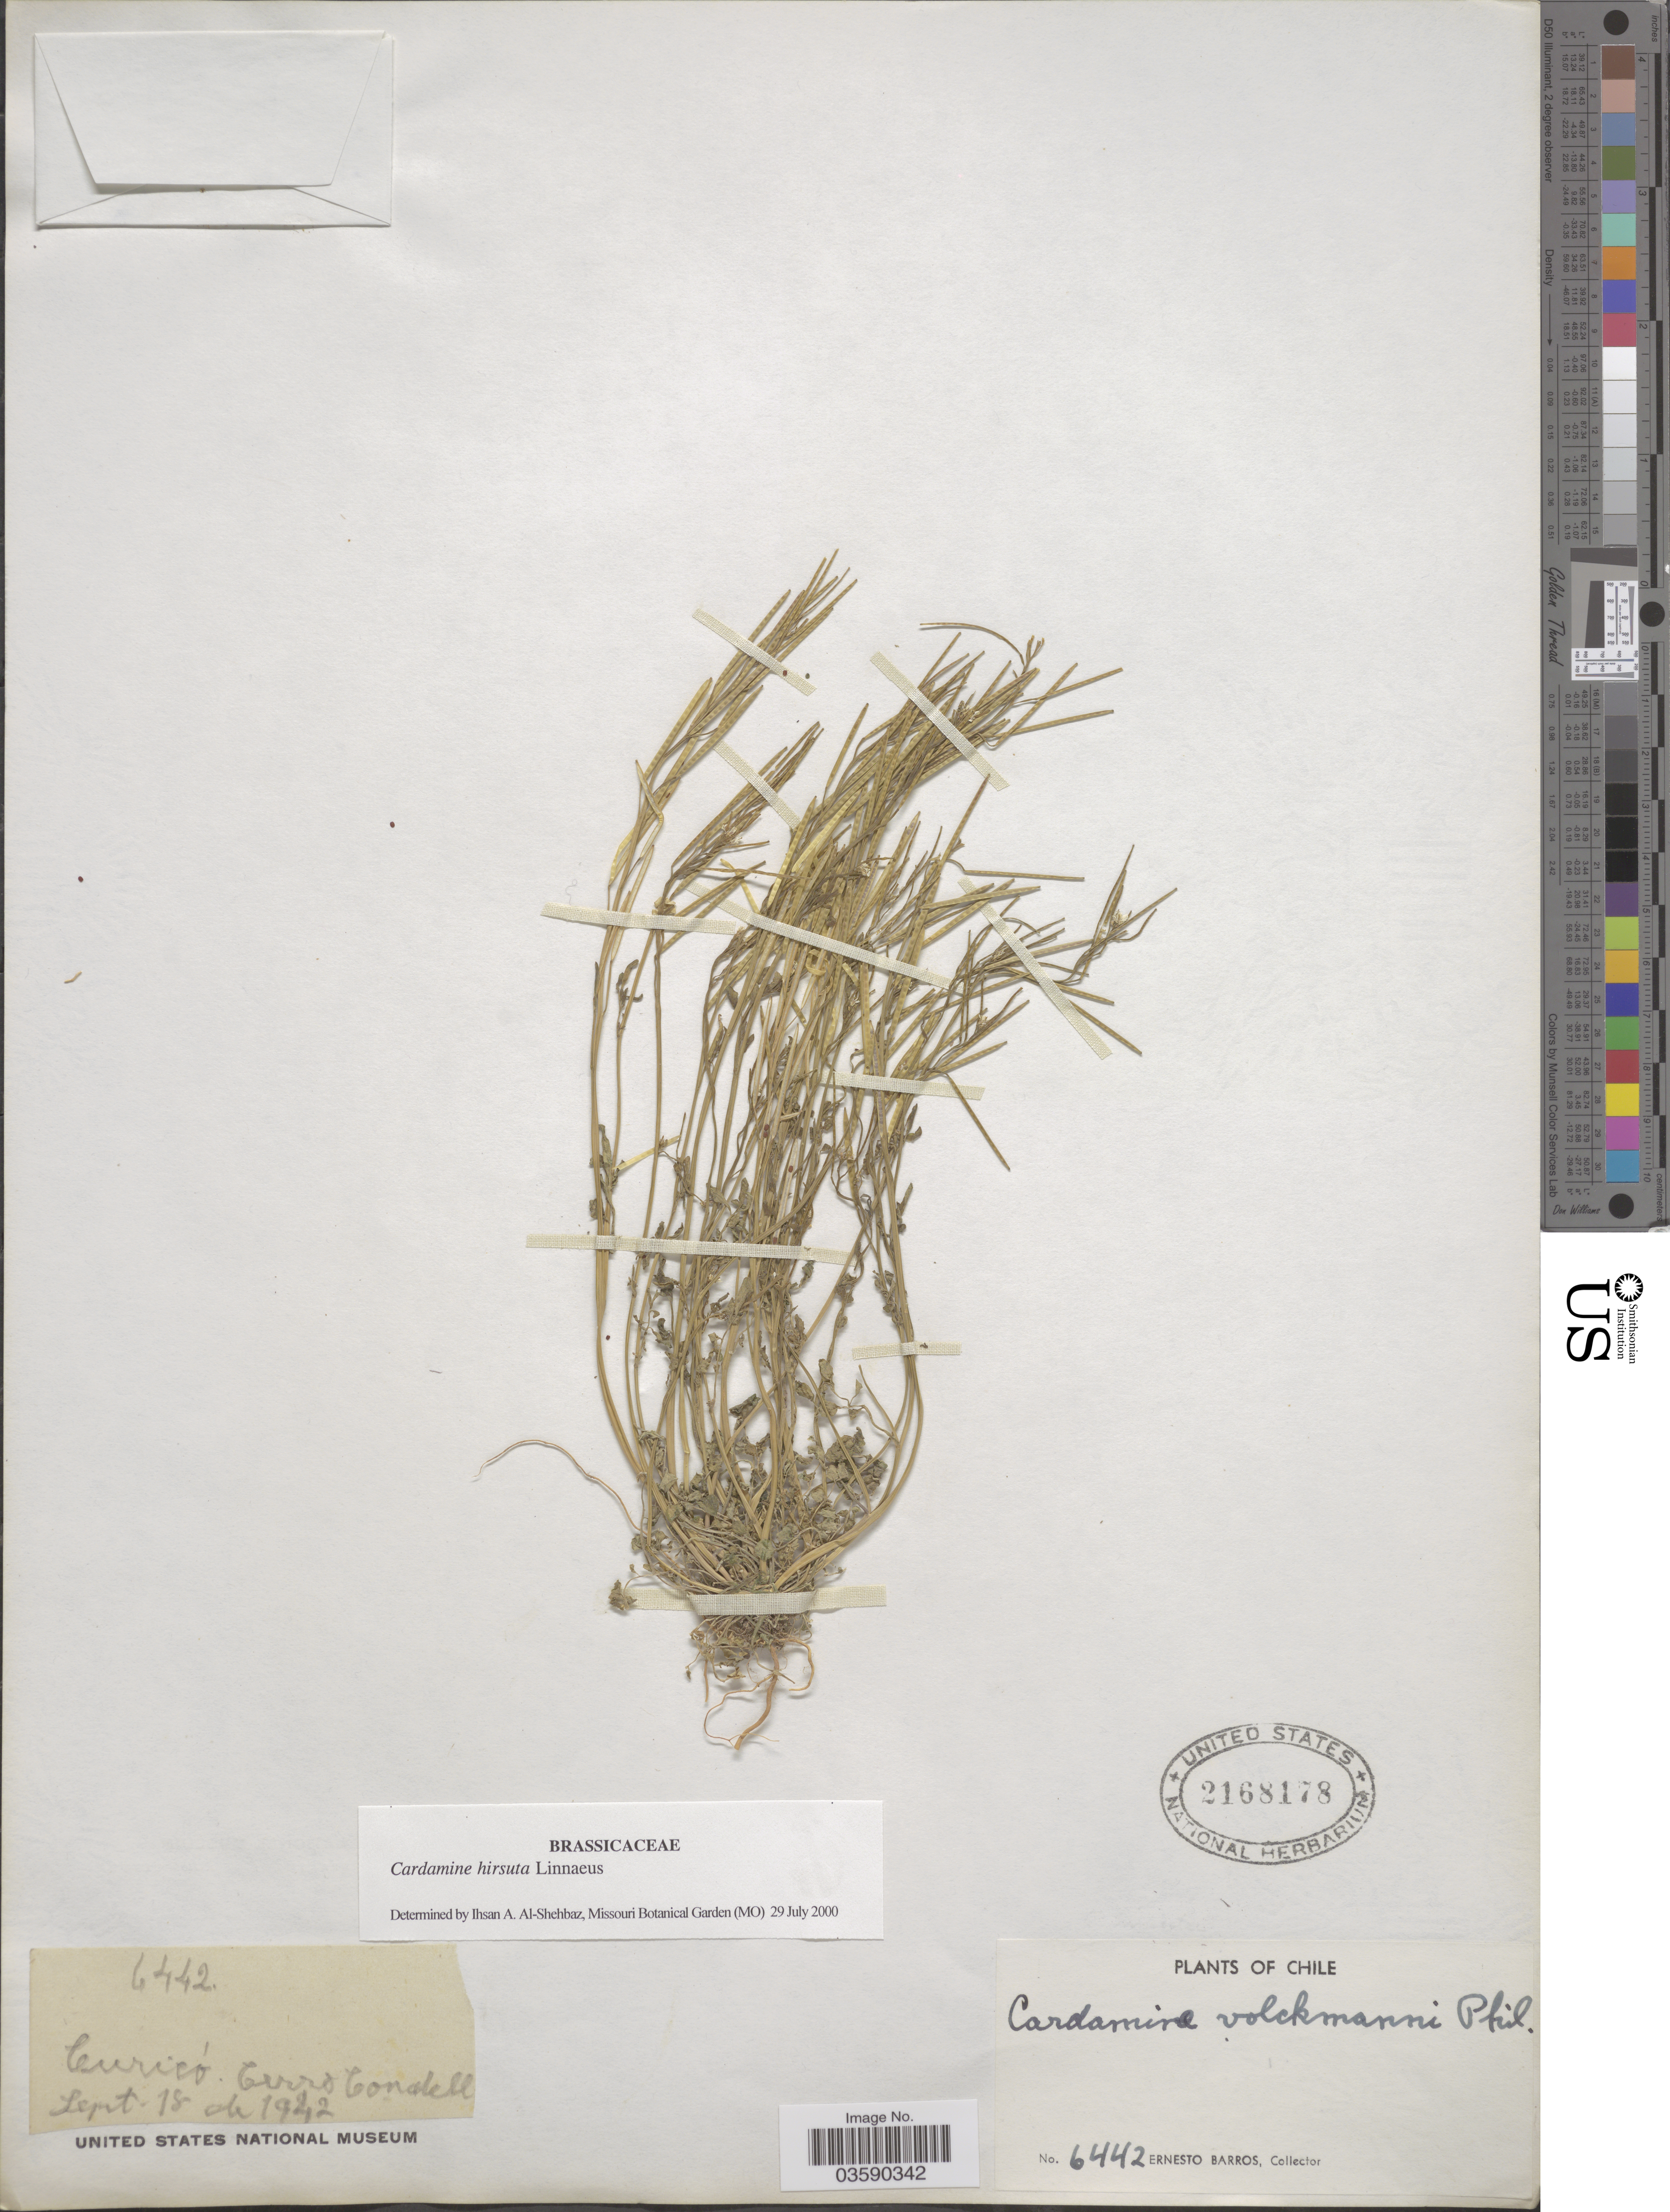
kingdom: Plantae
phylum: Tracheophyta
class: Magnoliopsida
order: Brassicales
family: Brassicaceae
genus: Cardamine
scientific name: Cardamine hirsuta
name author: L.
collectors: E. Barros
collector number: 6442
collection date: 1942-09-18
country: Chile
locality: Curico. Cerro Condell.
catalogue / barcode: US 2168178